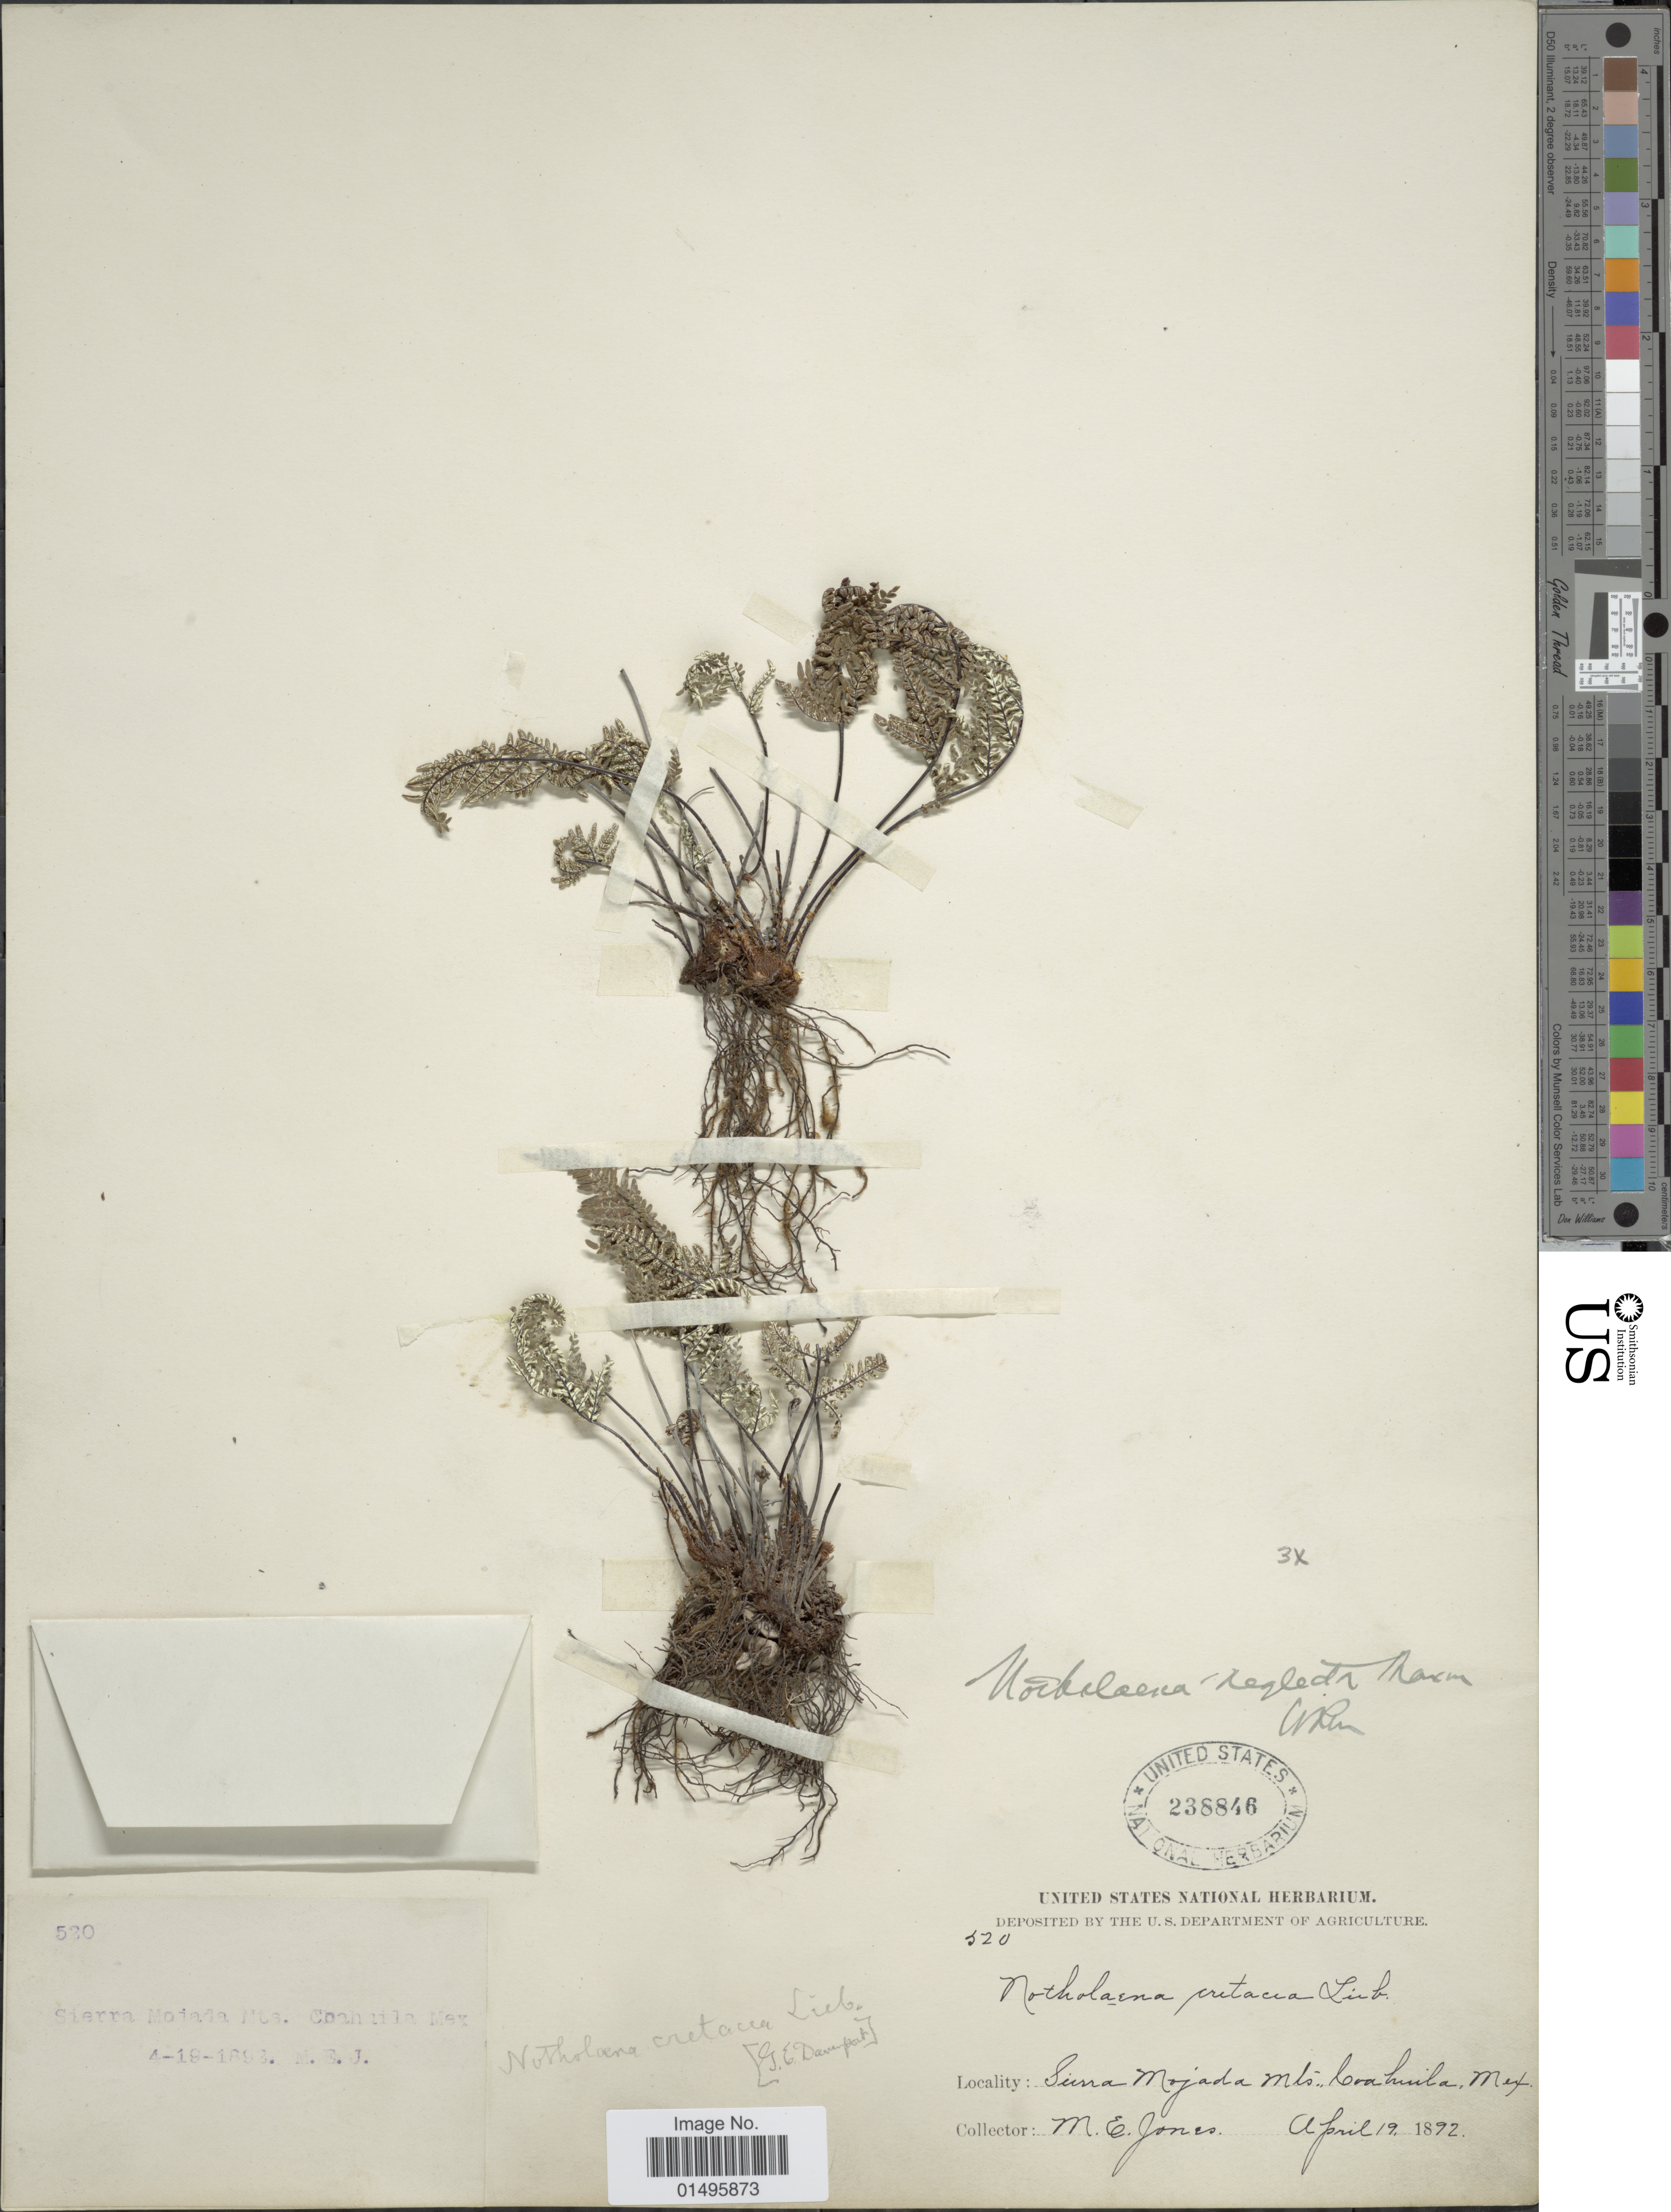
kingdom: Plantae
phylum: Tracheophyta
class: Polypodiopsida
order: Polypodiales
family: Pteridaceae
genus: Notholaena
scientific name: Notholaena neglecta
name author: Maxon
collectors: M. E. Jones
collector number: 520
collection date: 1892-04-19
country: Mexico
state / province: Coahuila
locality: Mexico, Sierra Mojada Mts.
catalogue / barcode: US 238846